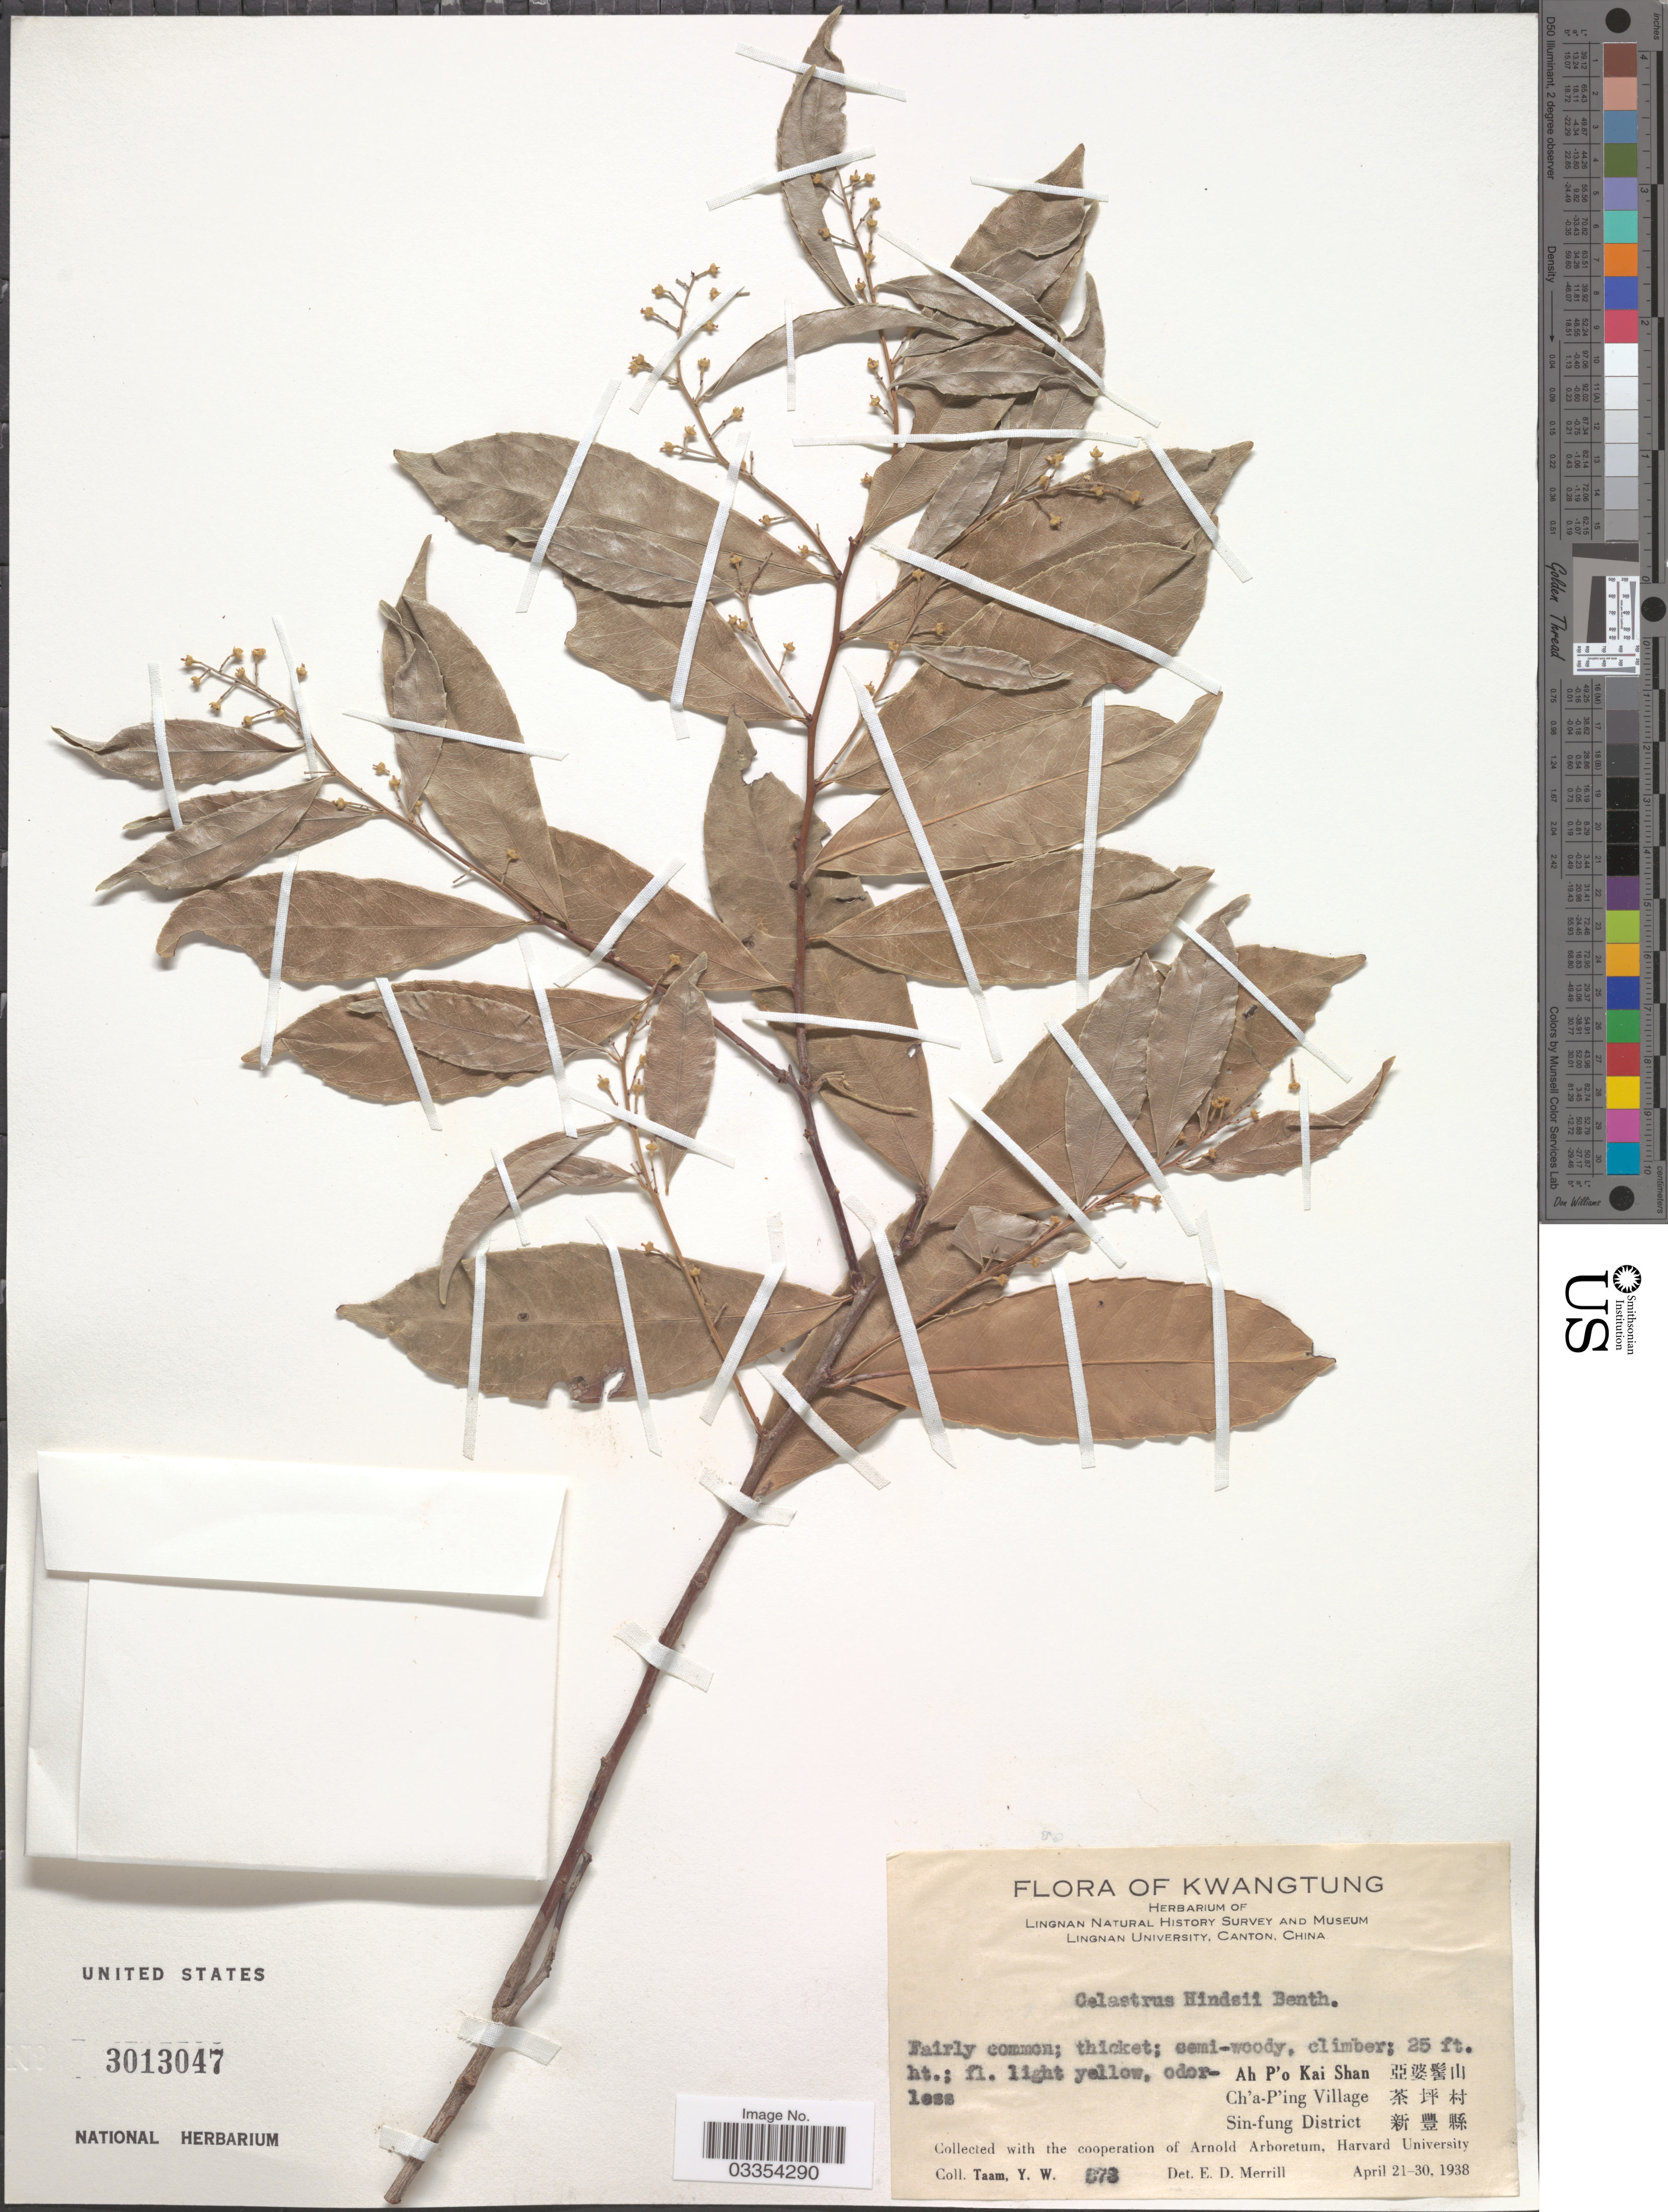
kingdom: Plantae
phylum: Tracheophyta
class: Magnoliopsida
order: Celastrales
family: Celastraceae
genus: Celastrus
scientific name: Celastrus hindsii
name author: Benth.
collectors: Y. W. Taam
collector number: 873*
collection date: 1938-04-21/1938-04-30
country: China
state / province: Guangdong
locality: Kwangtung. Ah P'o Kai Shan. X. Ch'a-P'ing Village. X. Sin-fung District. X.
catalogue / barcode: US 3013047